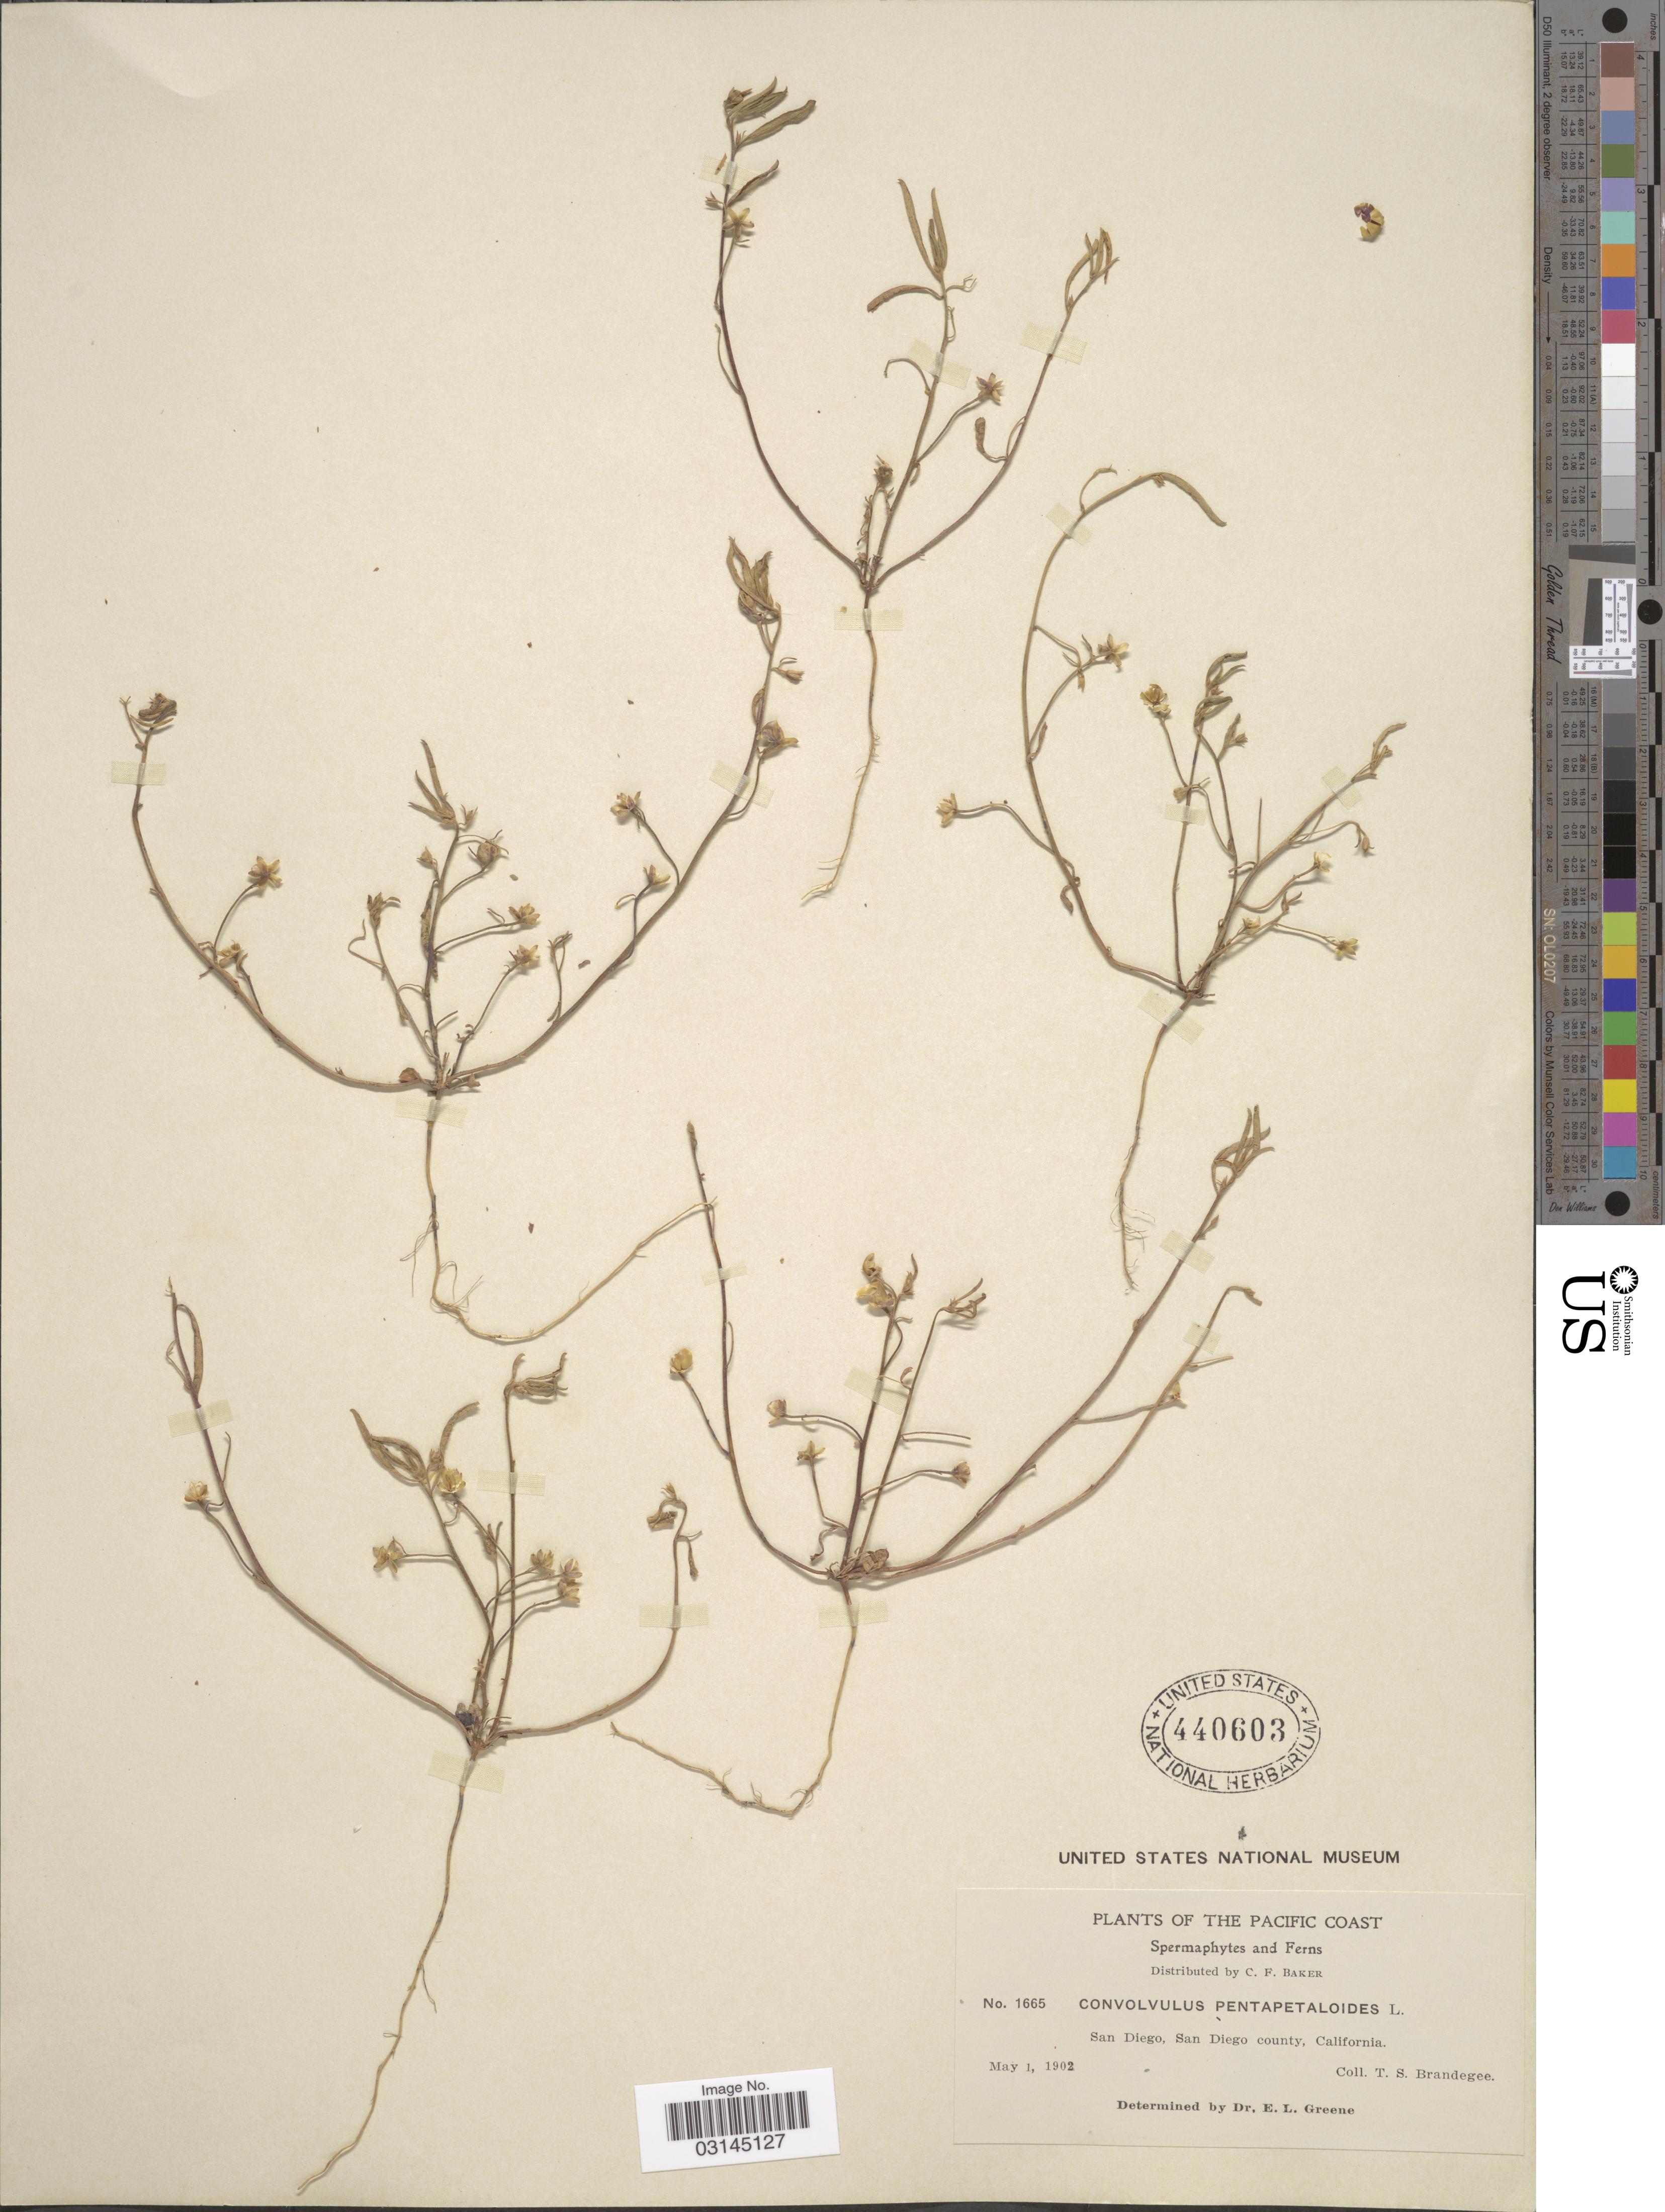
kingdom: Plantae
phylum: Tracheophyta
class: Magnoliopsida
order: Solanales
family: Convolvulaceae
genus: Convolvulus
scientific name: Convolvulus pentapetaloides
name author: L.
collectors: T. S. Brandegee (herbarium)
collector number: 1665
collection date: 1902-05-01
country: United States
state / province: California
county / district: San Diego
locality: The Pacific Coast. San Diego, San Diego county.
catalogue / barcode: US 440603